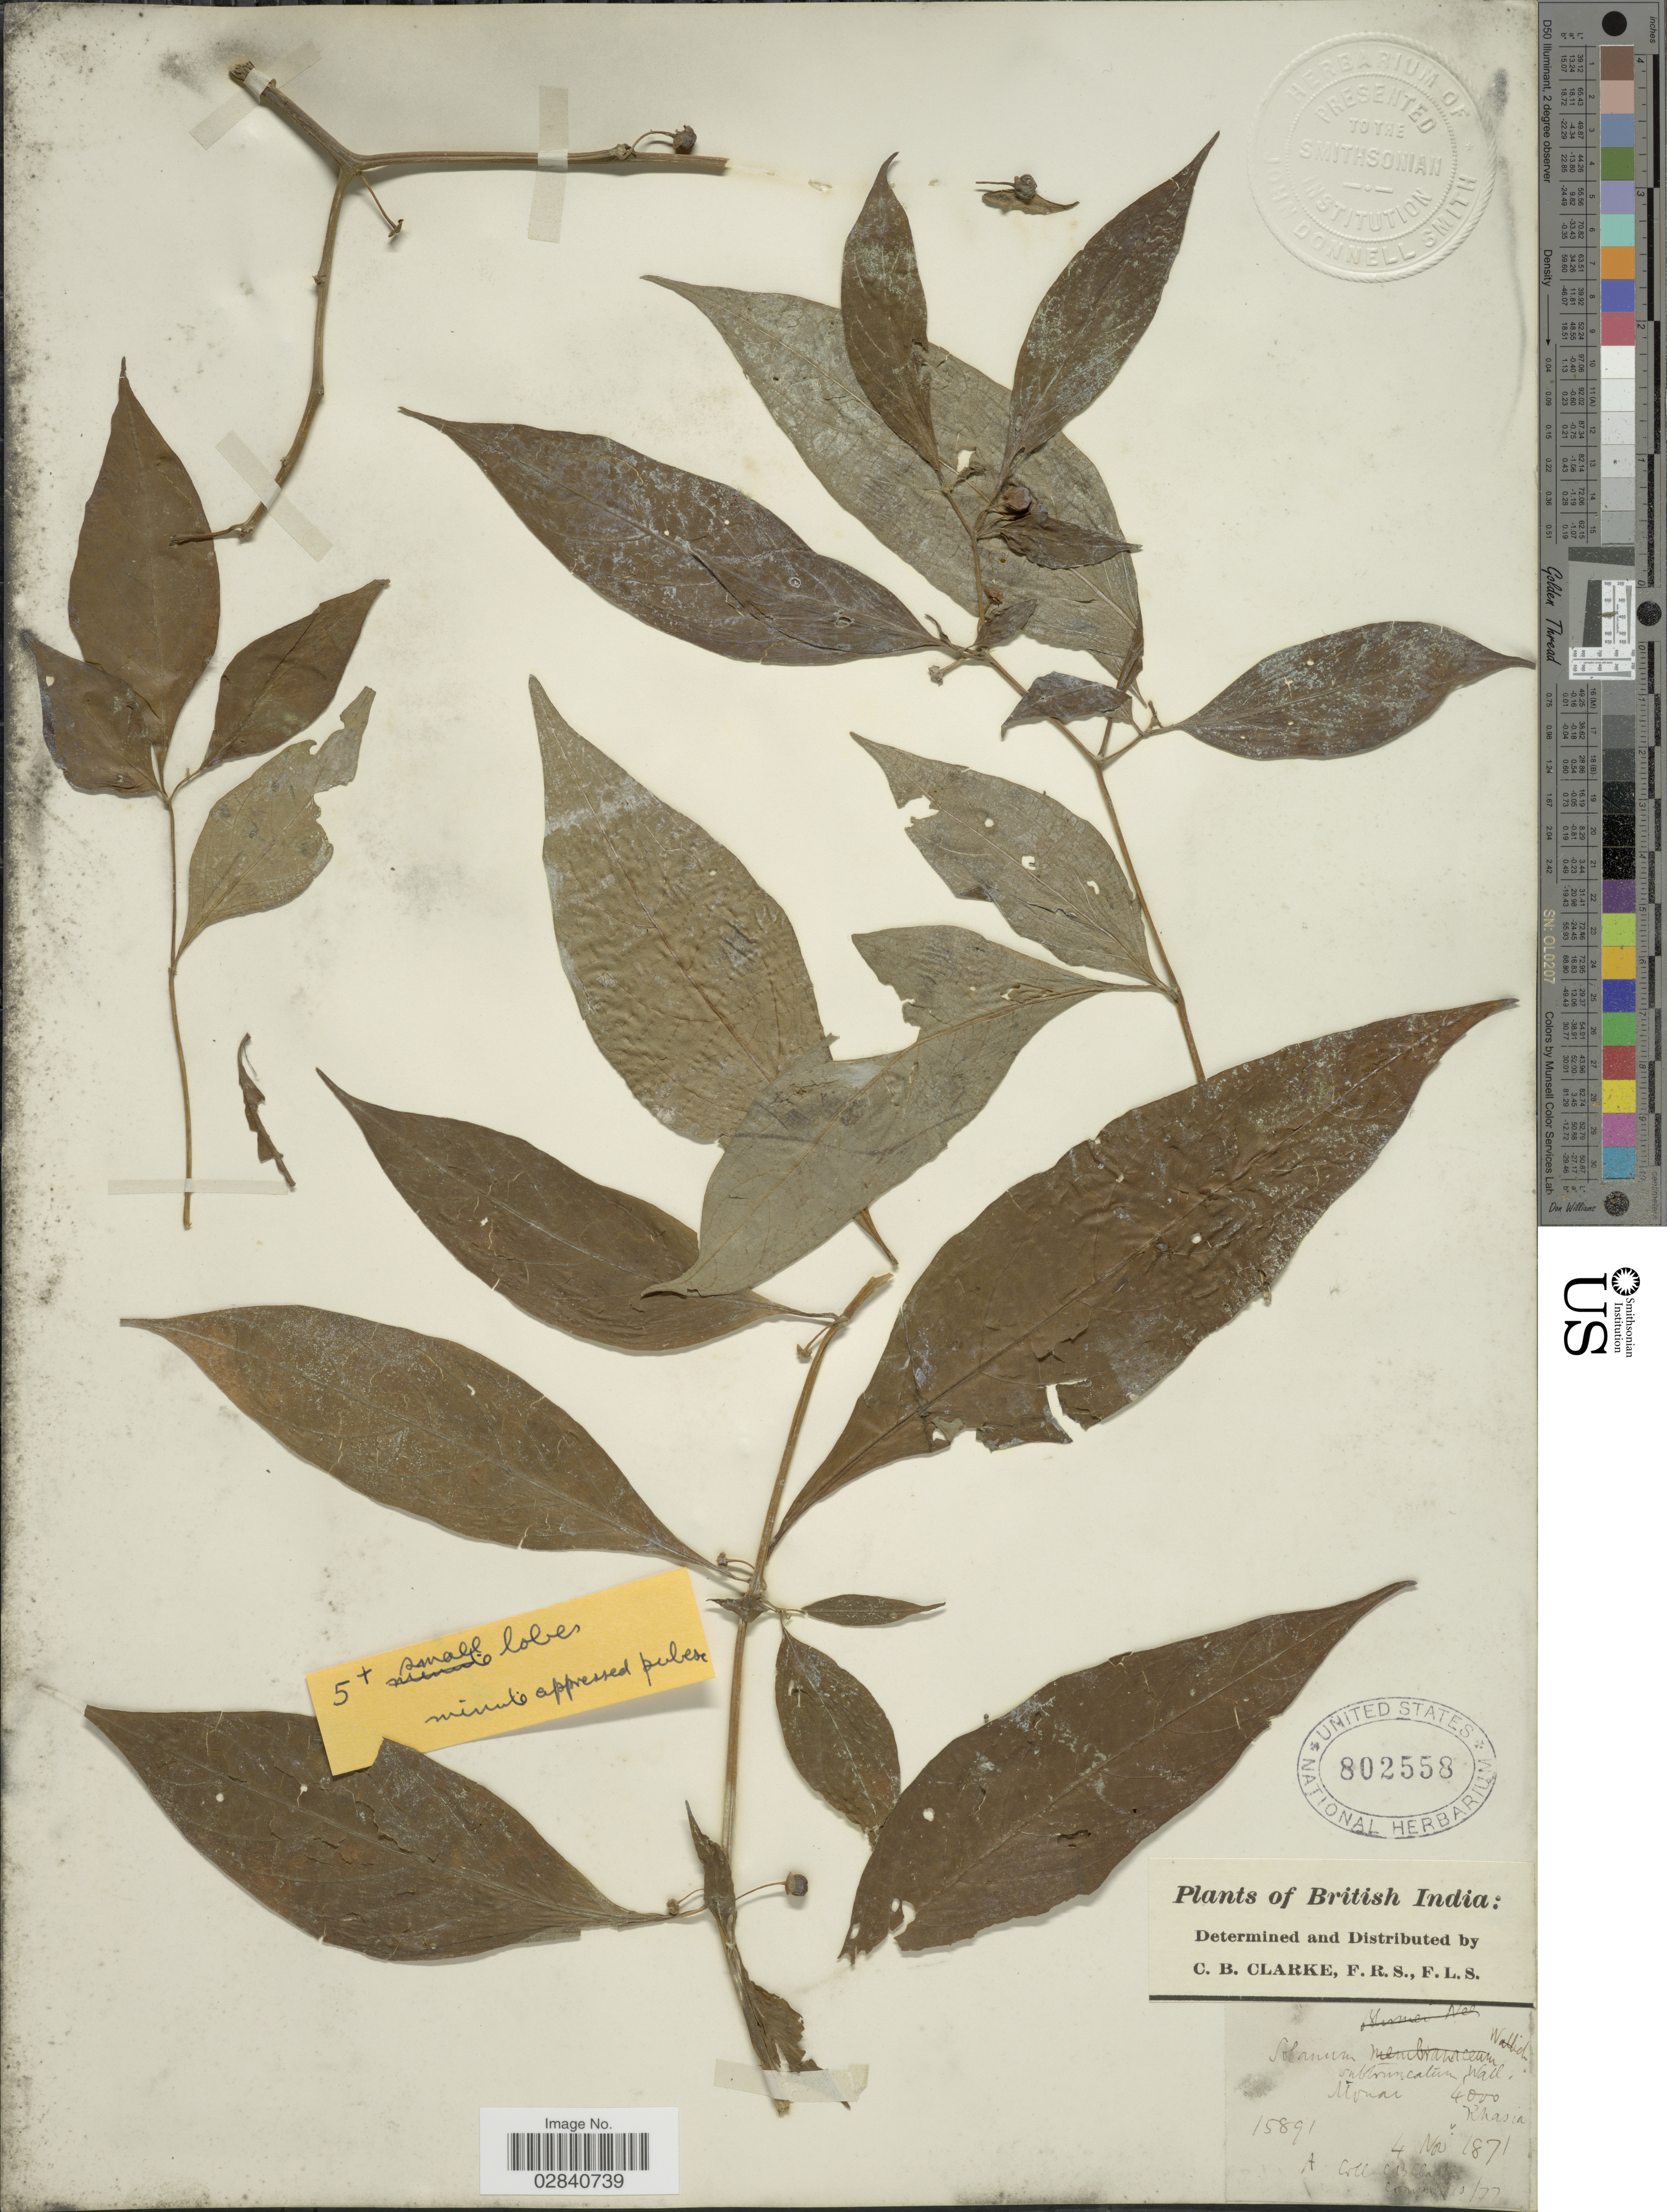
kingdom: Plantae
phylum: Tracheophyta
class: Magnoliopsida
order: Solanales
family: Solanaceae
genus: Lycianthes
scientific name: Lycianthes laevis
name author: (Dunal) Bitter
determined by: Knapp, S. D.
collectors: C. B. Clarke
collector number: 15891A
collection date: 1871-11-04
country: India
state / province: Meghalaya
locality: British India: Monai, Khasia.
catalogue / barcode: US 802558